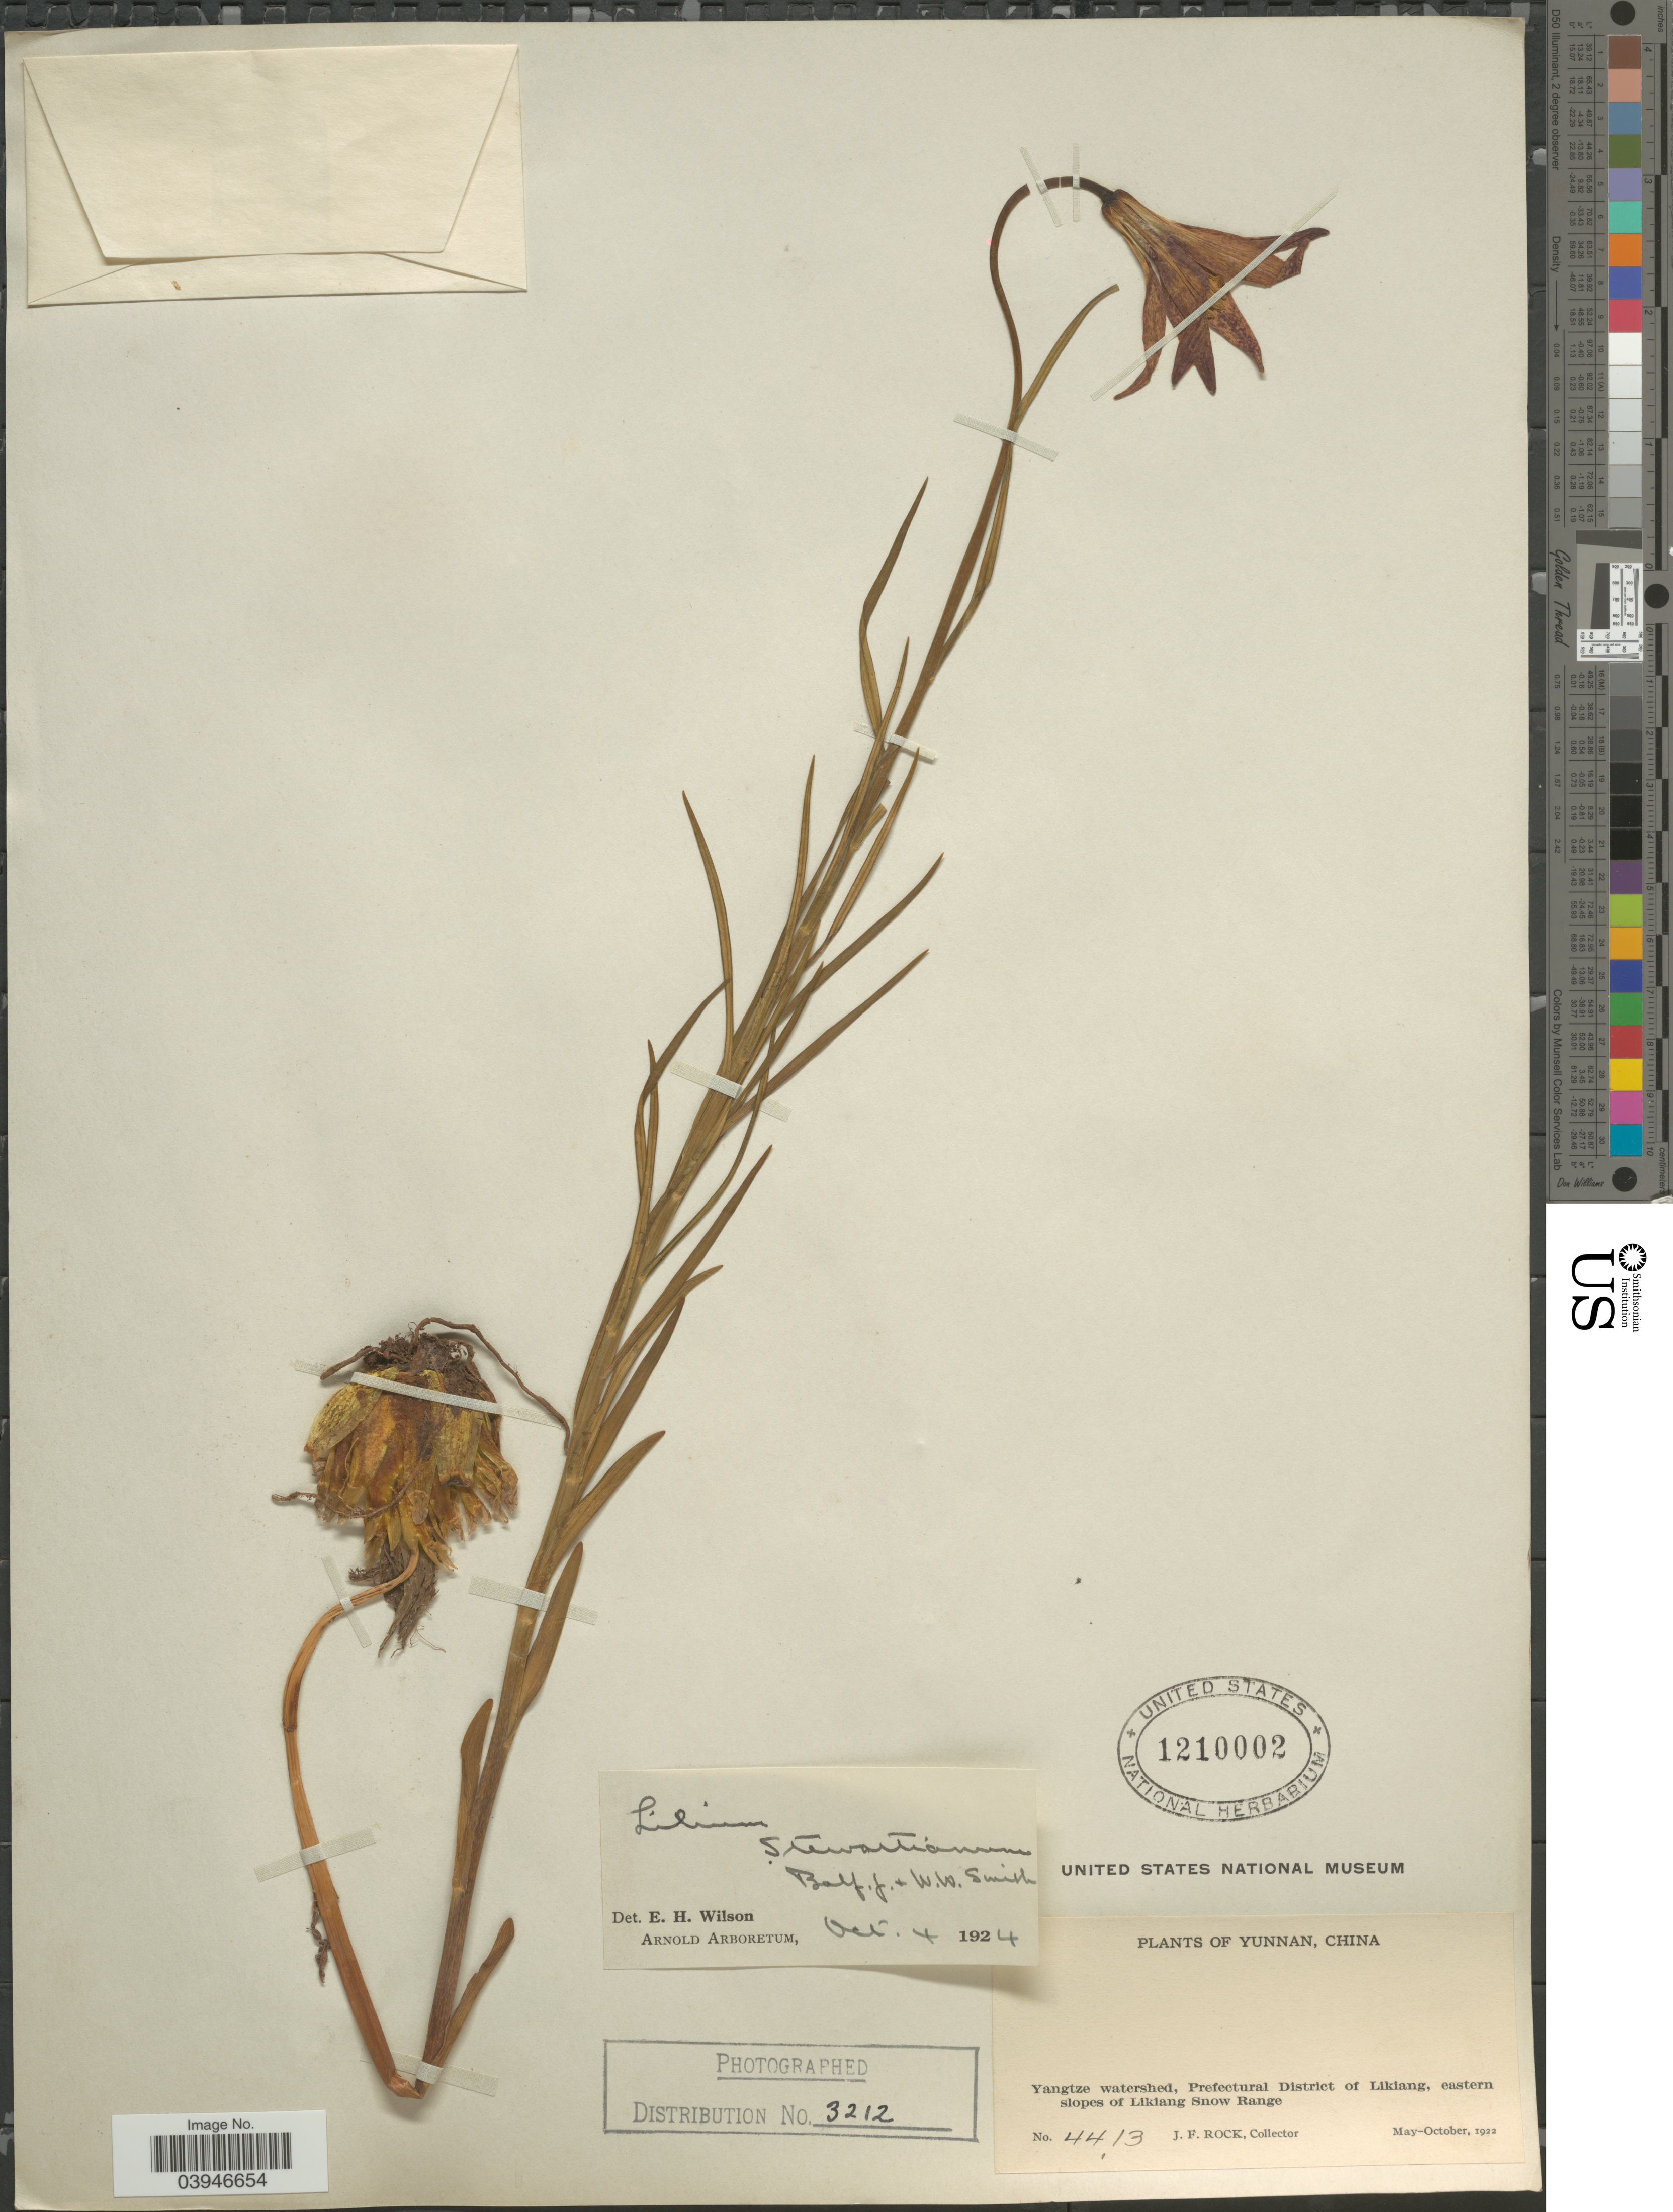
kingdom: Plantae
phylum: Tracheophyta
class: Liliopsida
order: Liliales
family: Liliaceae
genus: Lilium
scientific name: Lilium stewartianum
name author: Balf. f. & W.W. Sm.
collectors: J. Rock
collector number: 4413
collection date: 1922-05/1922-10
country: China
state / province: Yunnan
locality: Yangtze watershed, Prefectural District of Likiang, eastern slopes of Likiang Snow Range.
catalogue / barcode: US 1210002